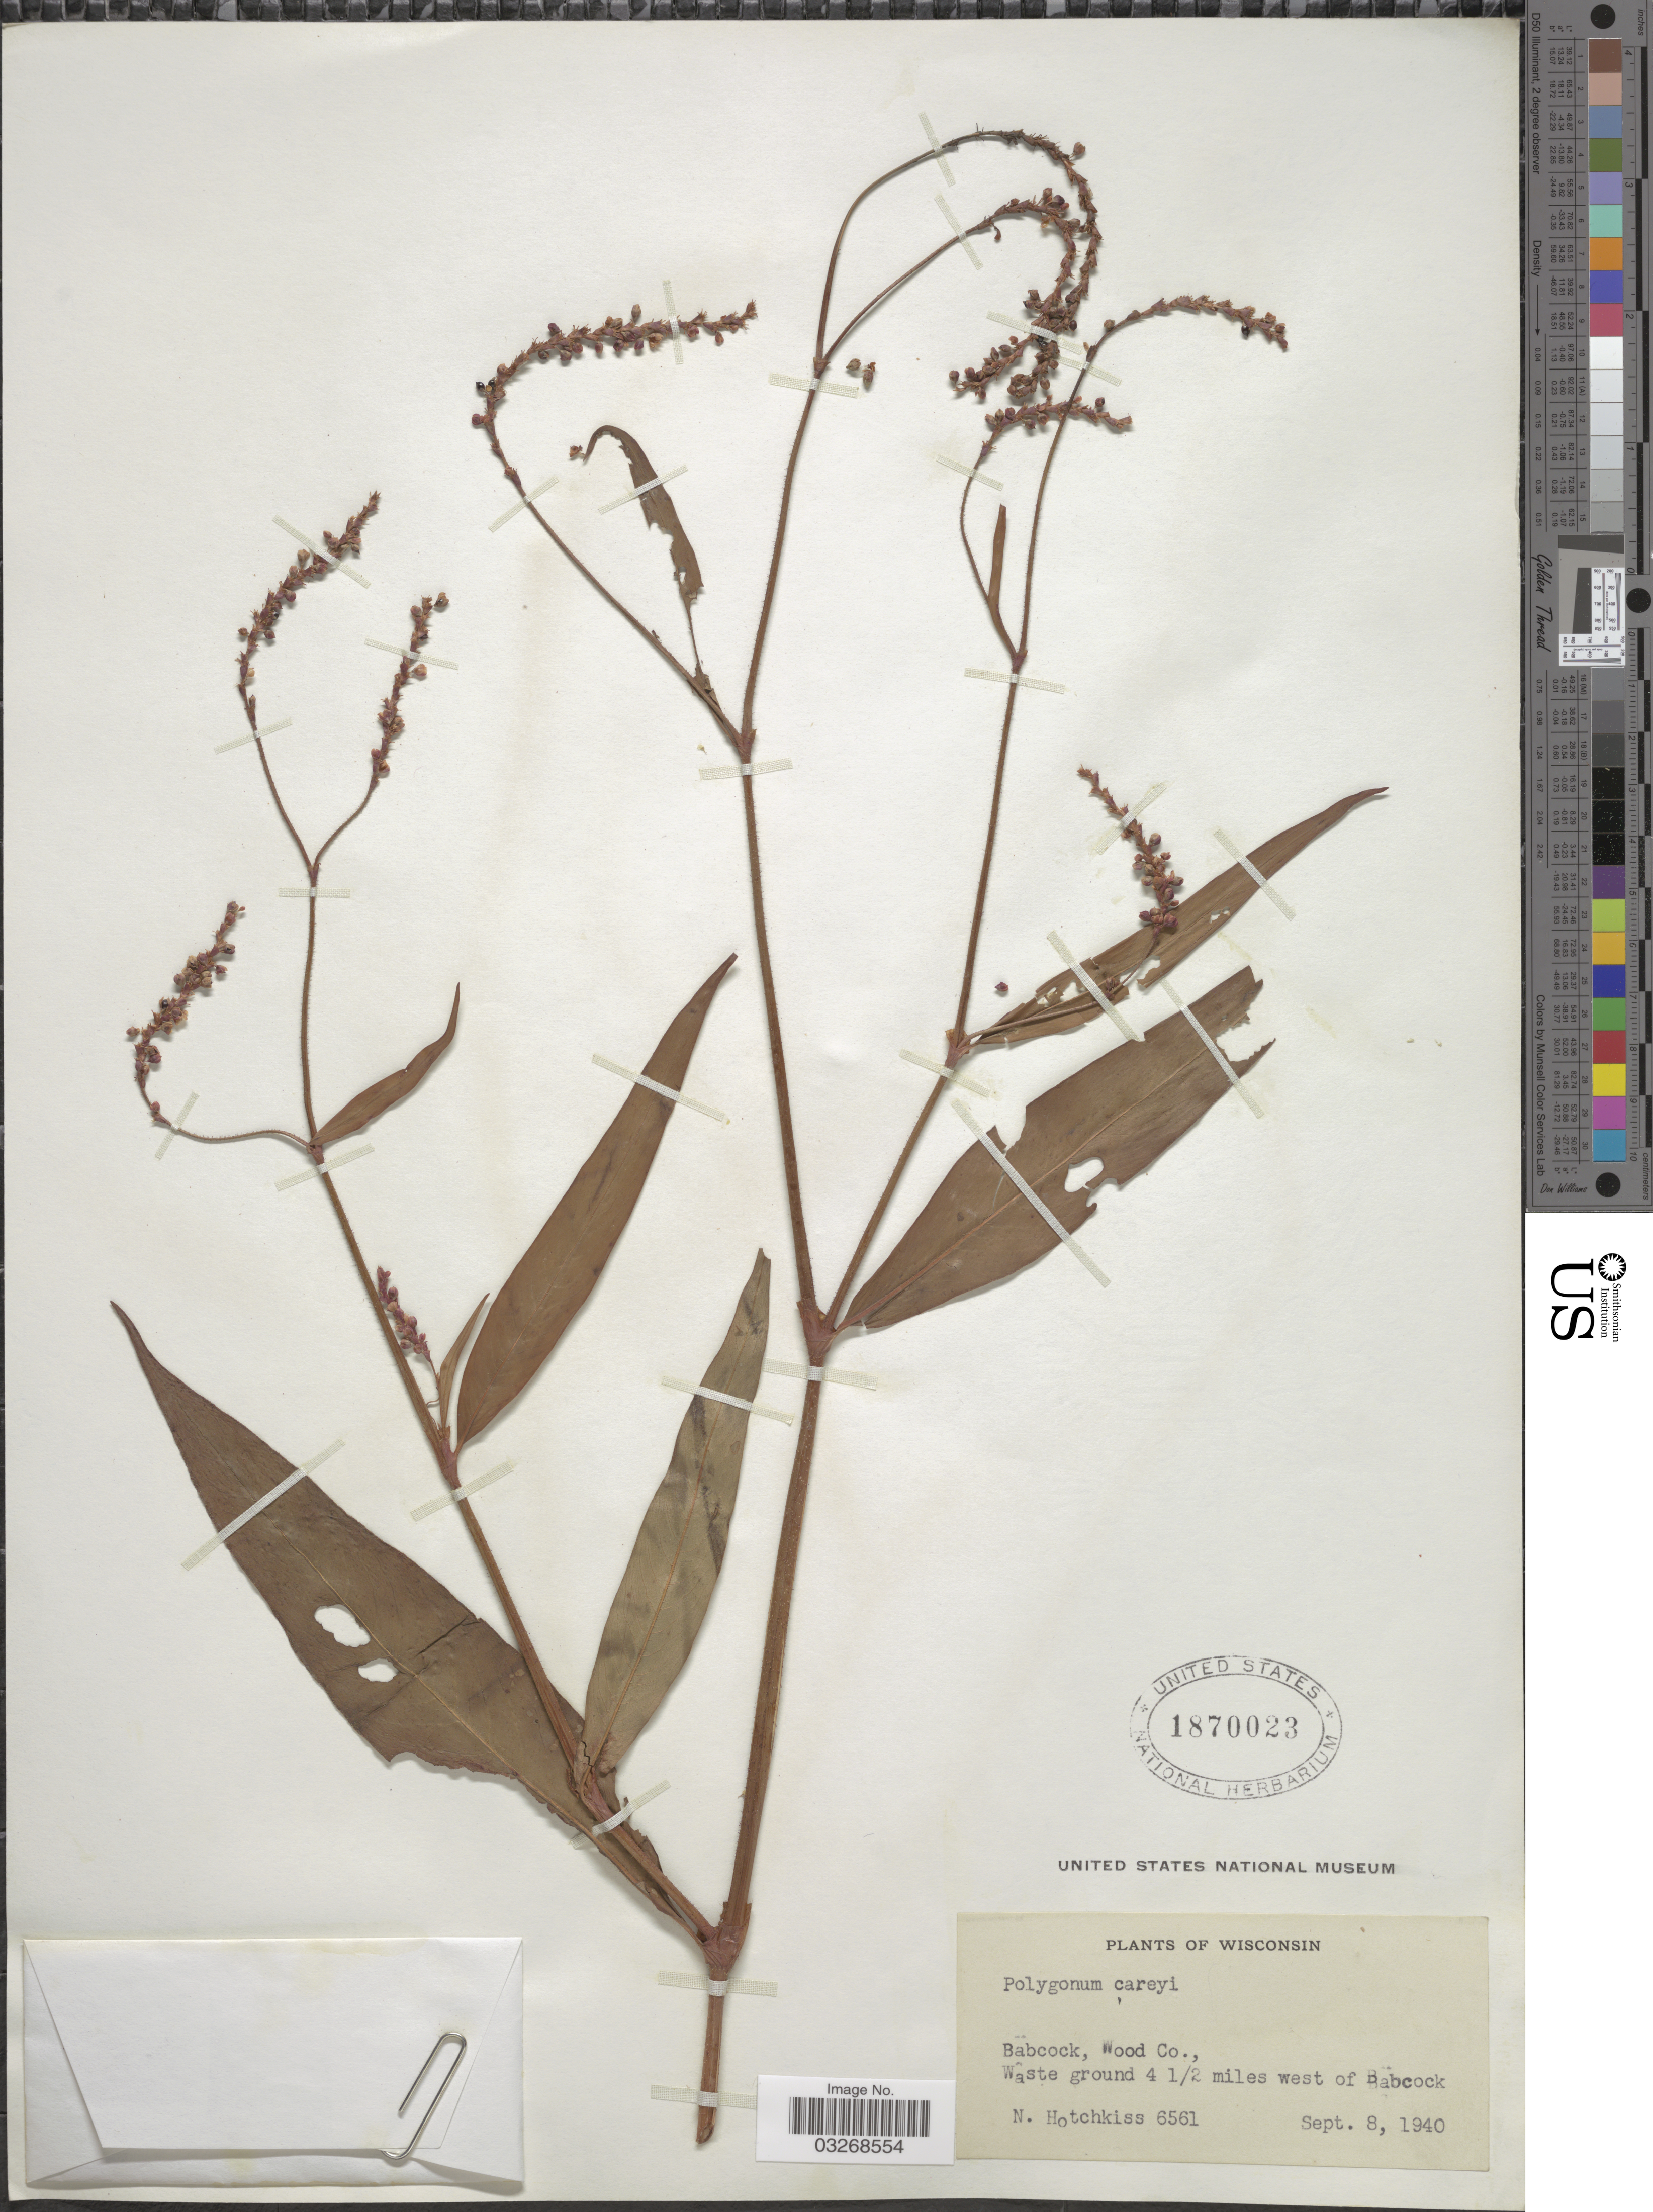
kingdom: Plantae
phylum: Tracheophyta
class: Magnoliopsida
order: Caryophyllales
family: Polygonaceae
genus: Persicaria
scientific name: Persicaria careyi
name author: (Olney) Greene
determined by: Atha, D. E.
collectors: N. Hotchkiss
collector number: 6561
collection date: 1940-09-08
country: United States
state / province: Wisconsin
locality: Babcock, Wood Co., Waste ground 4 ½ miles west of Babcock.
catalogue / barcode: US 1870023